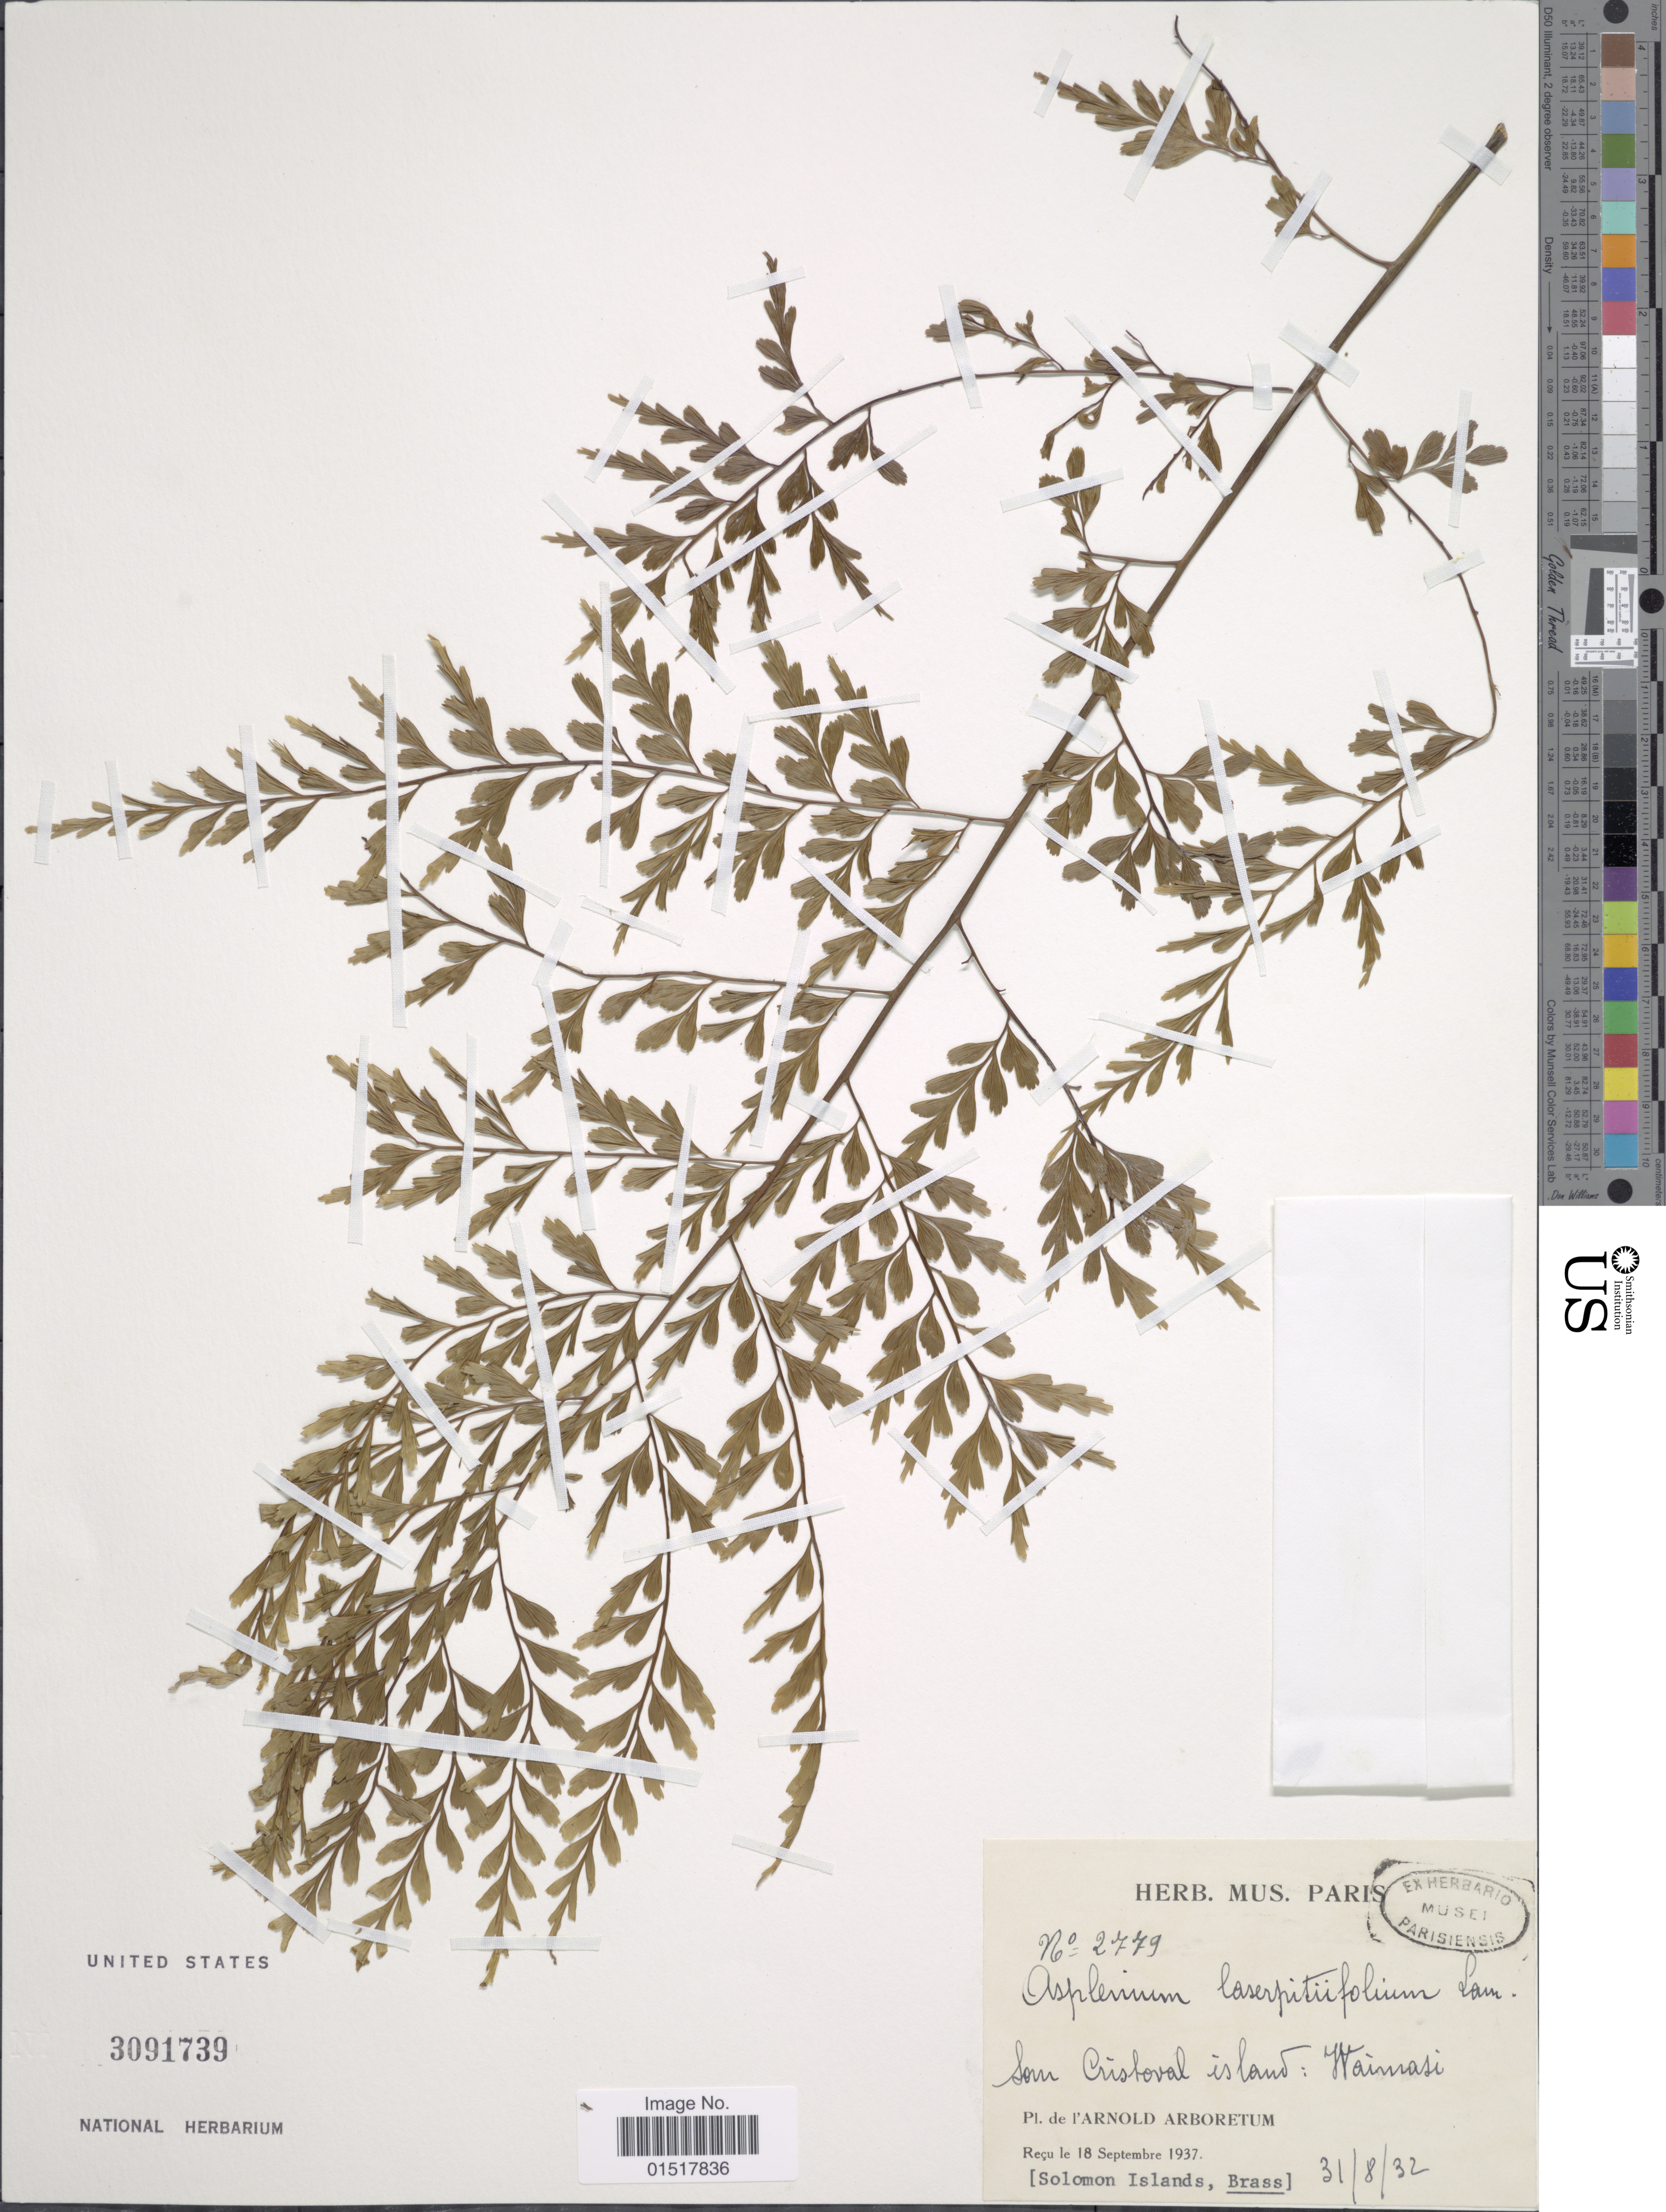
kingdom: Plantae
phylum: Tracheophyta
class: Polypodiopsida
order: Polypodiales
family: Aspleniaceae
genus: Asplenium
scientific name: Asplenium laserpitiifolium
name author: Lam.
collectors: Brass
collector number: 2779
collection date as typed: Transcribed d/m/y: 31/8/32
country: Solomon Islands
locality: San Cristoval island: Waimasi. Pl. de l'Arnold Arboretum.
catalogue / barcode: US 3091739